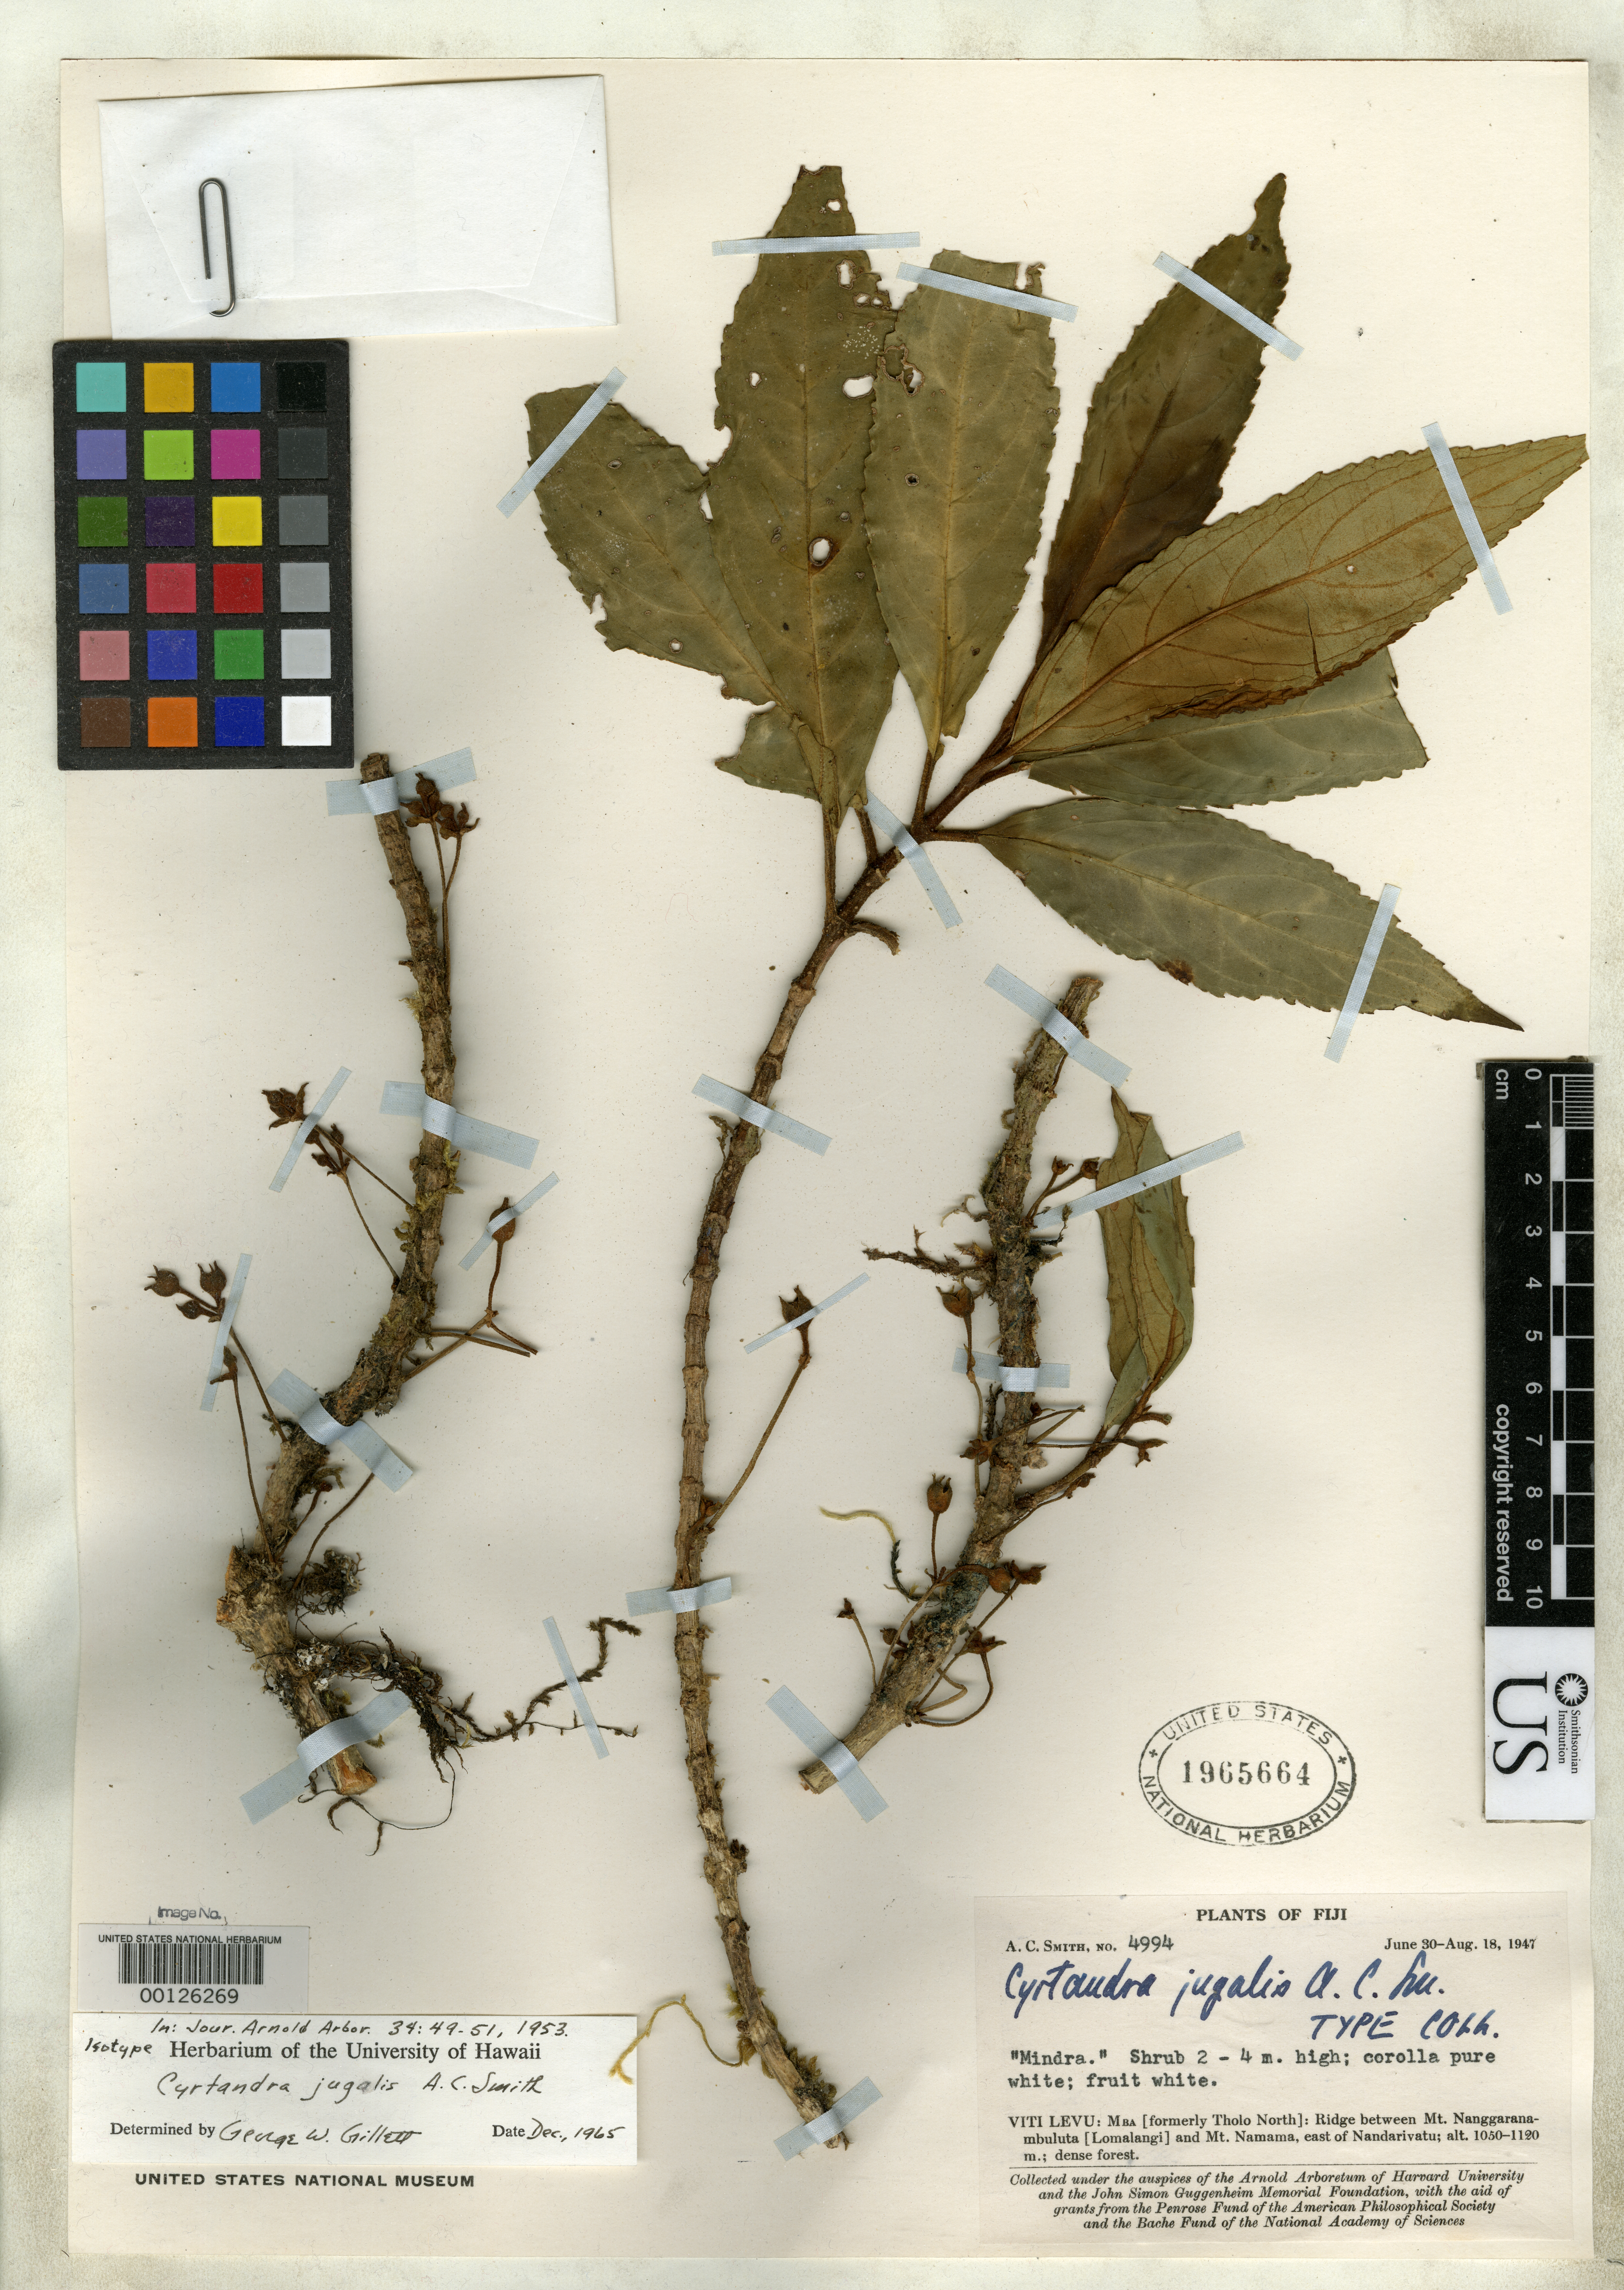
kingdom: Plantae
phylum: Tracheophyta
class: Magnoliopsida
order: Lamiales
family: Gesneriaceae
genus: Cyrtandra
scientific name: Cyrtandra jugalis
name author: A.C. Sm.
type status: Isotype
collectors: A. C. Smith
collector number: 4994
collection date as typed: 30 Jun 1947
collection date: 1947-06-30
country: Fiji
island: Viti Levu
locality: Mba, ridge between Mt. Nanggaranambuluta & Mt. Namama. [Viti Levu Group]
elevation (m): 1050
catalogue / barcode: US 1965664